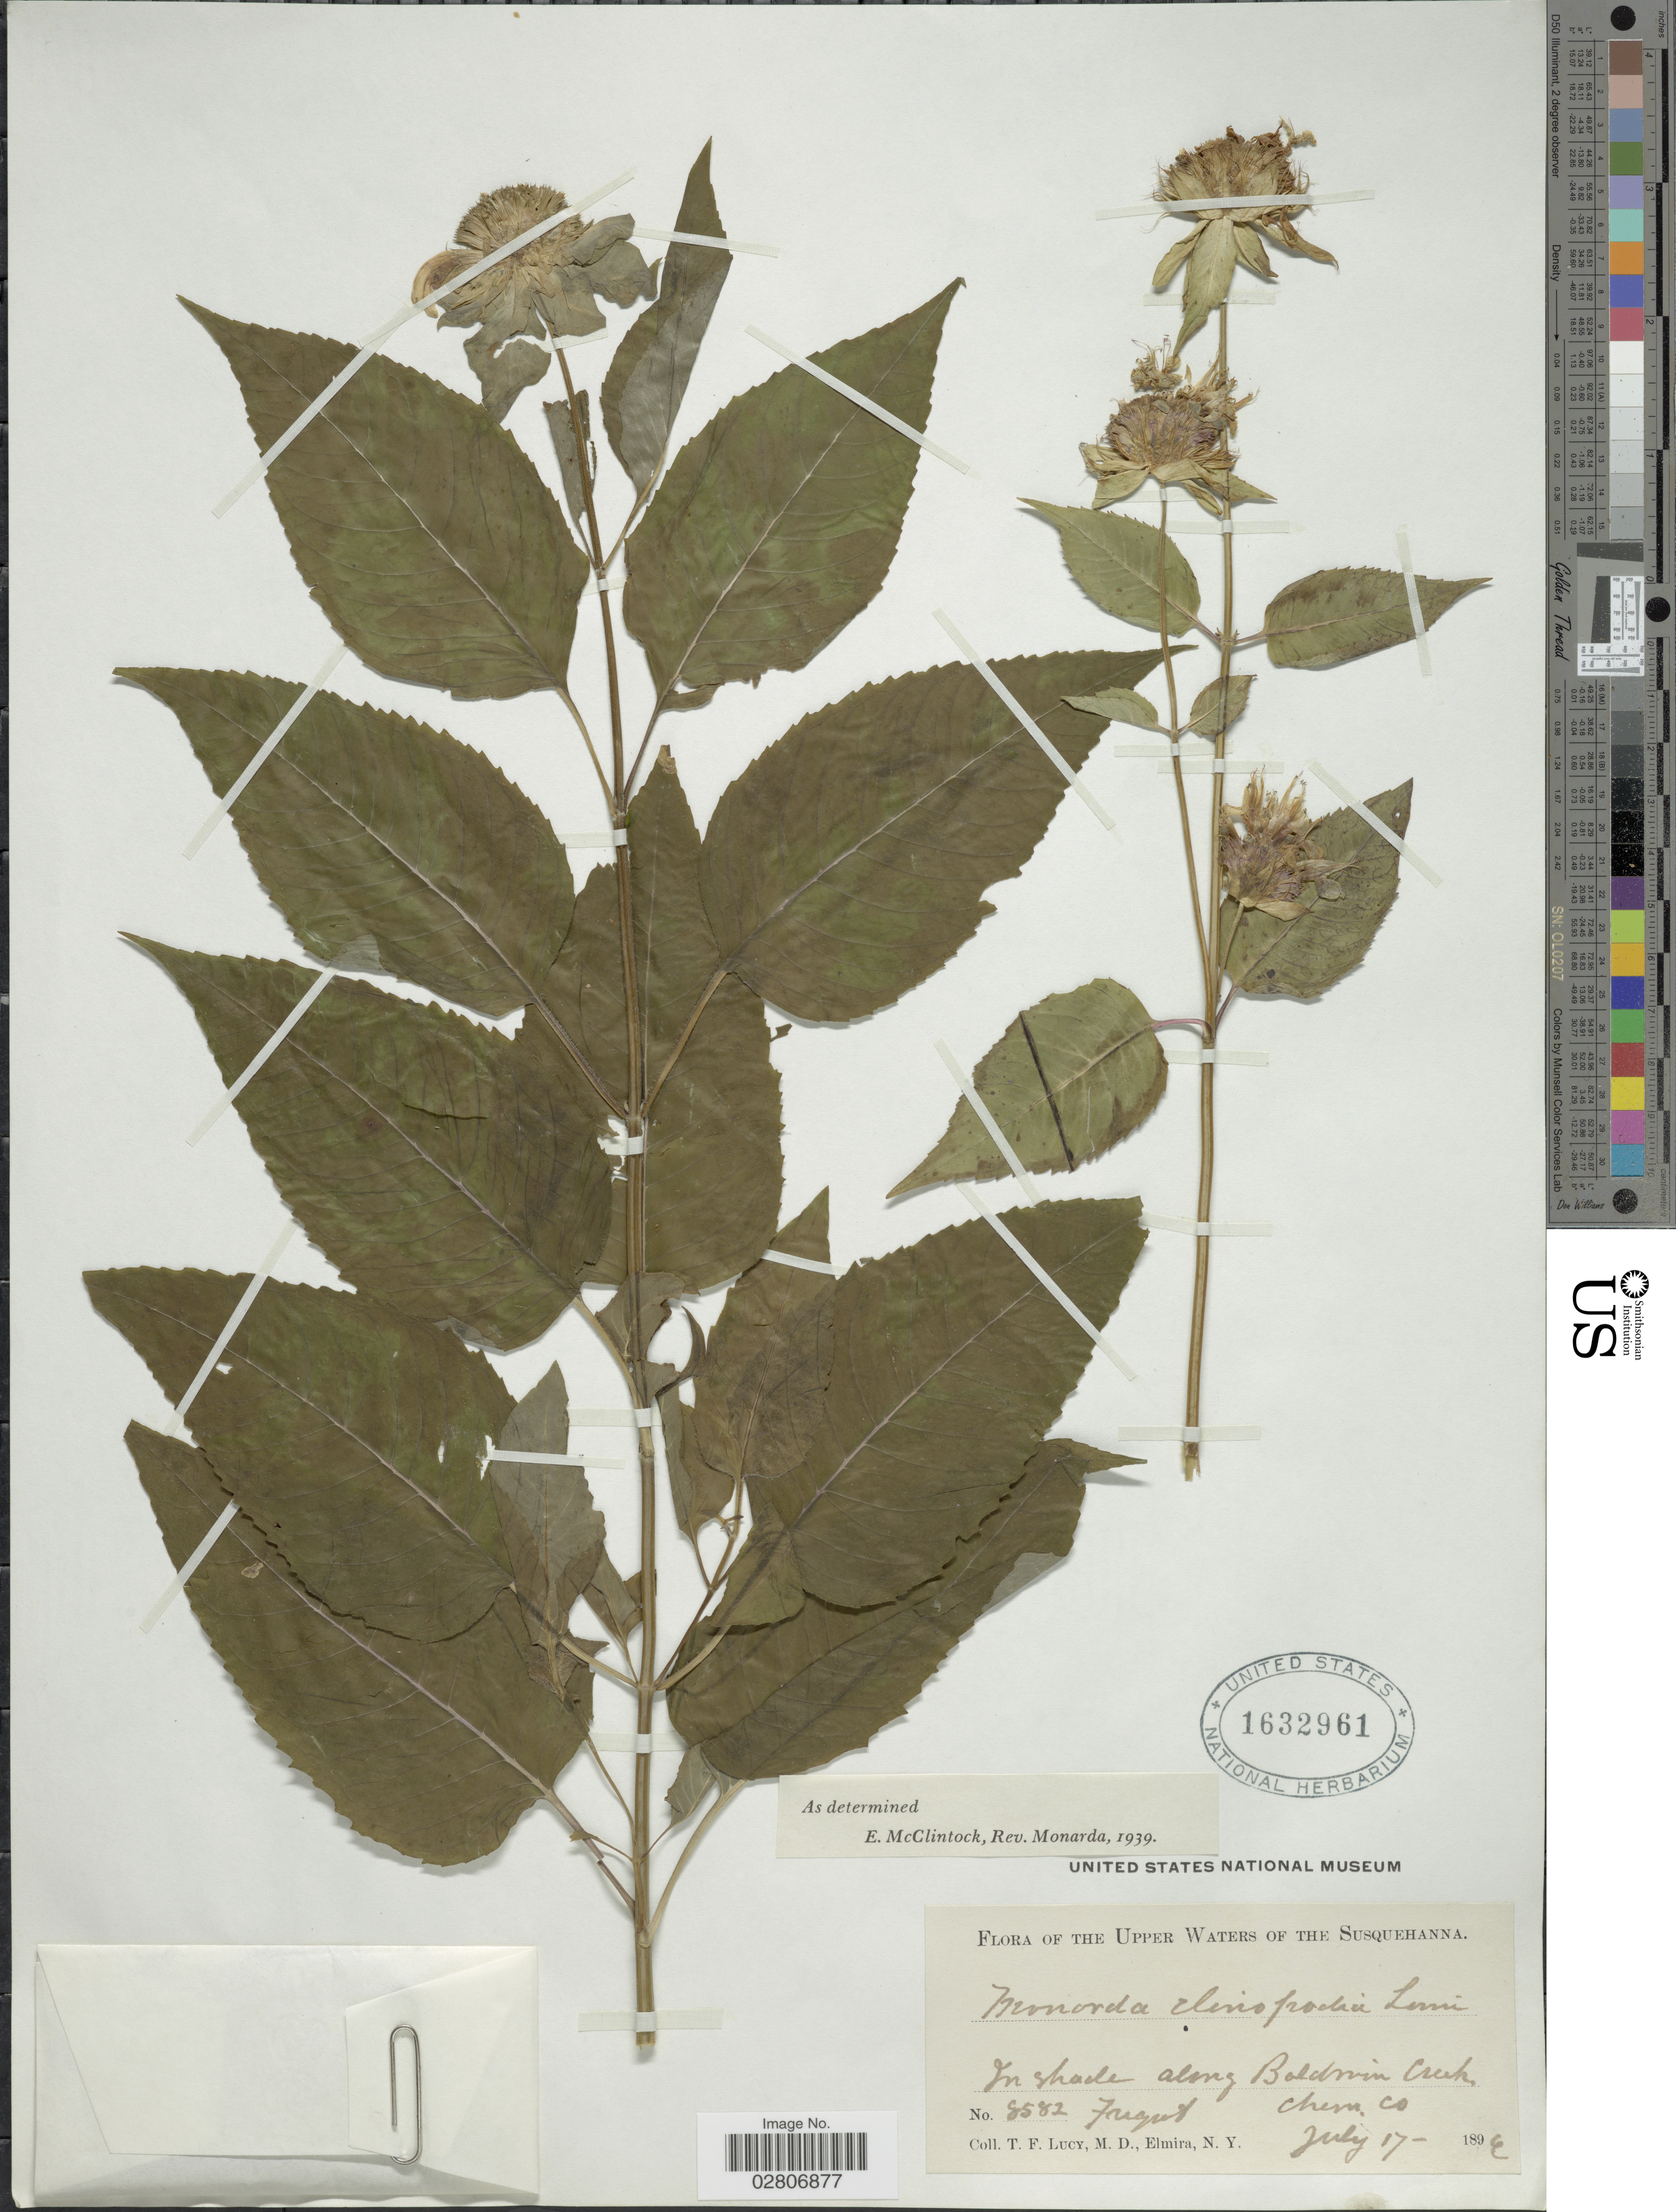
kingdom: Plantae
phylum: Tracheophyta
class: Magnoliopsida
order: Lamiales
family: Lamiaceae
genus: Monarda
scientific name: Monarda clinopodia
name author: L.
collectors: T. Lucy & M. Elmira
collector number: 8582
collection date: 1896-07-17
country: United States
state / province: New York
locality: Upper Waters of the Susquehana. In shade along Baldwin Creek, Chem. Co.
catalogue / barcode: US 1632961